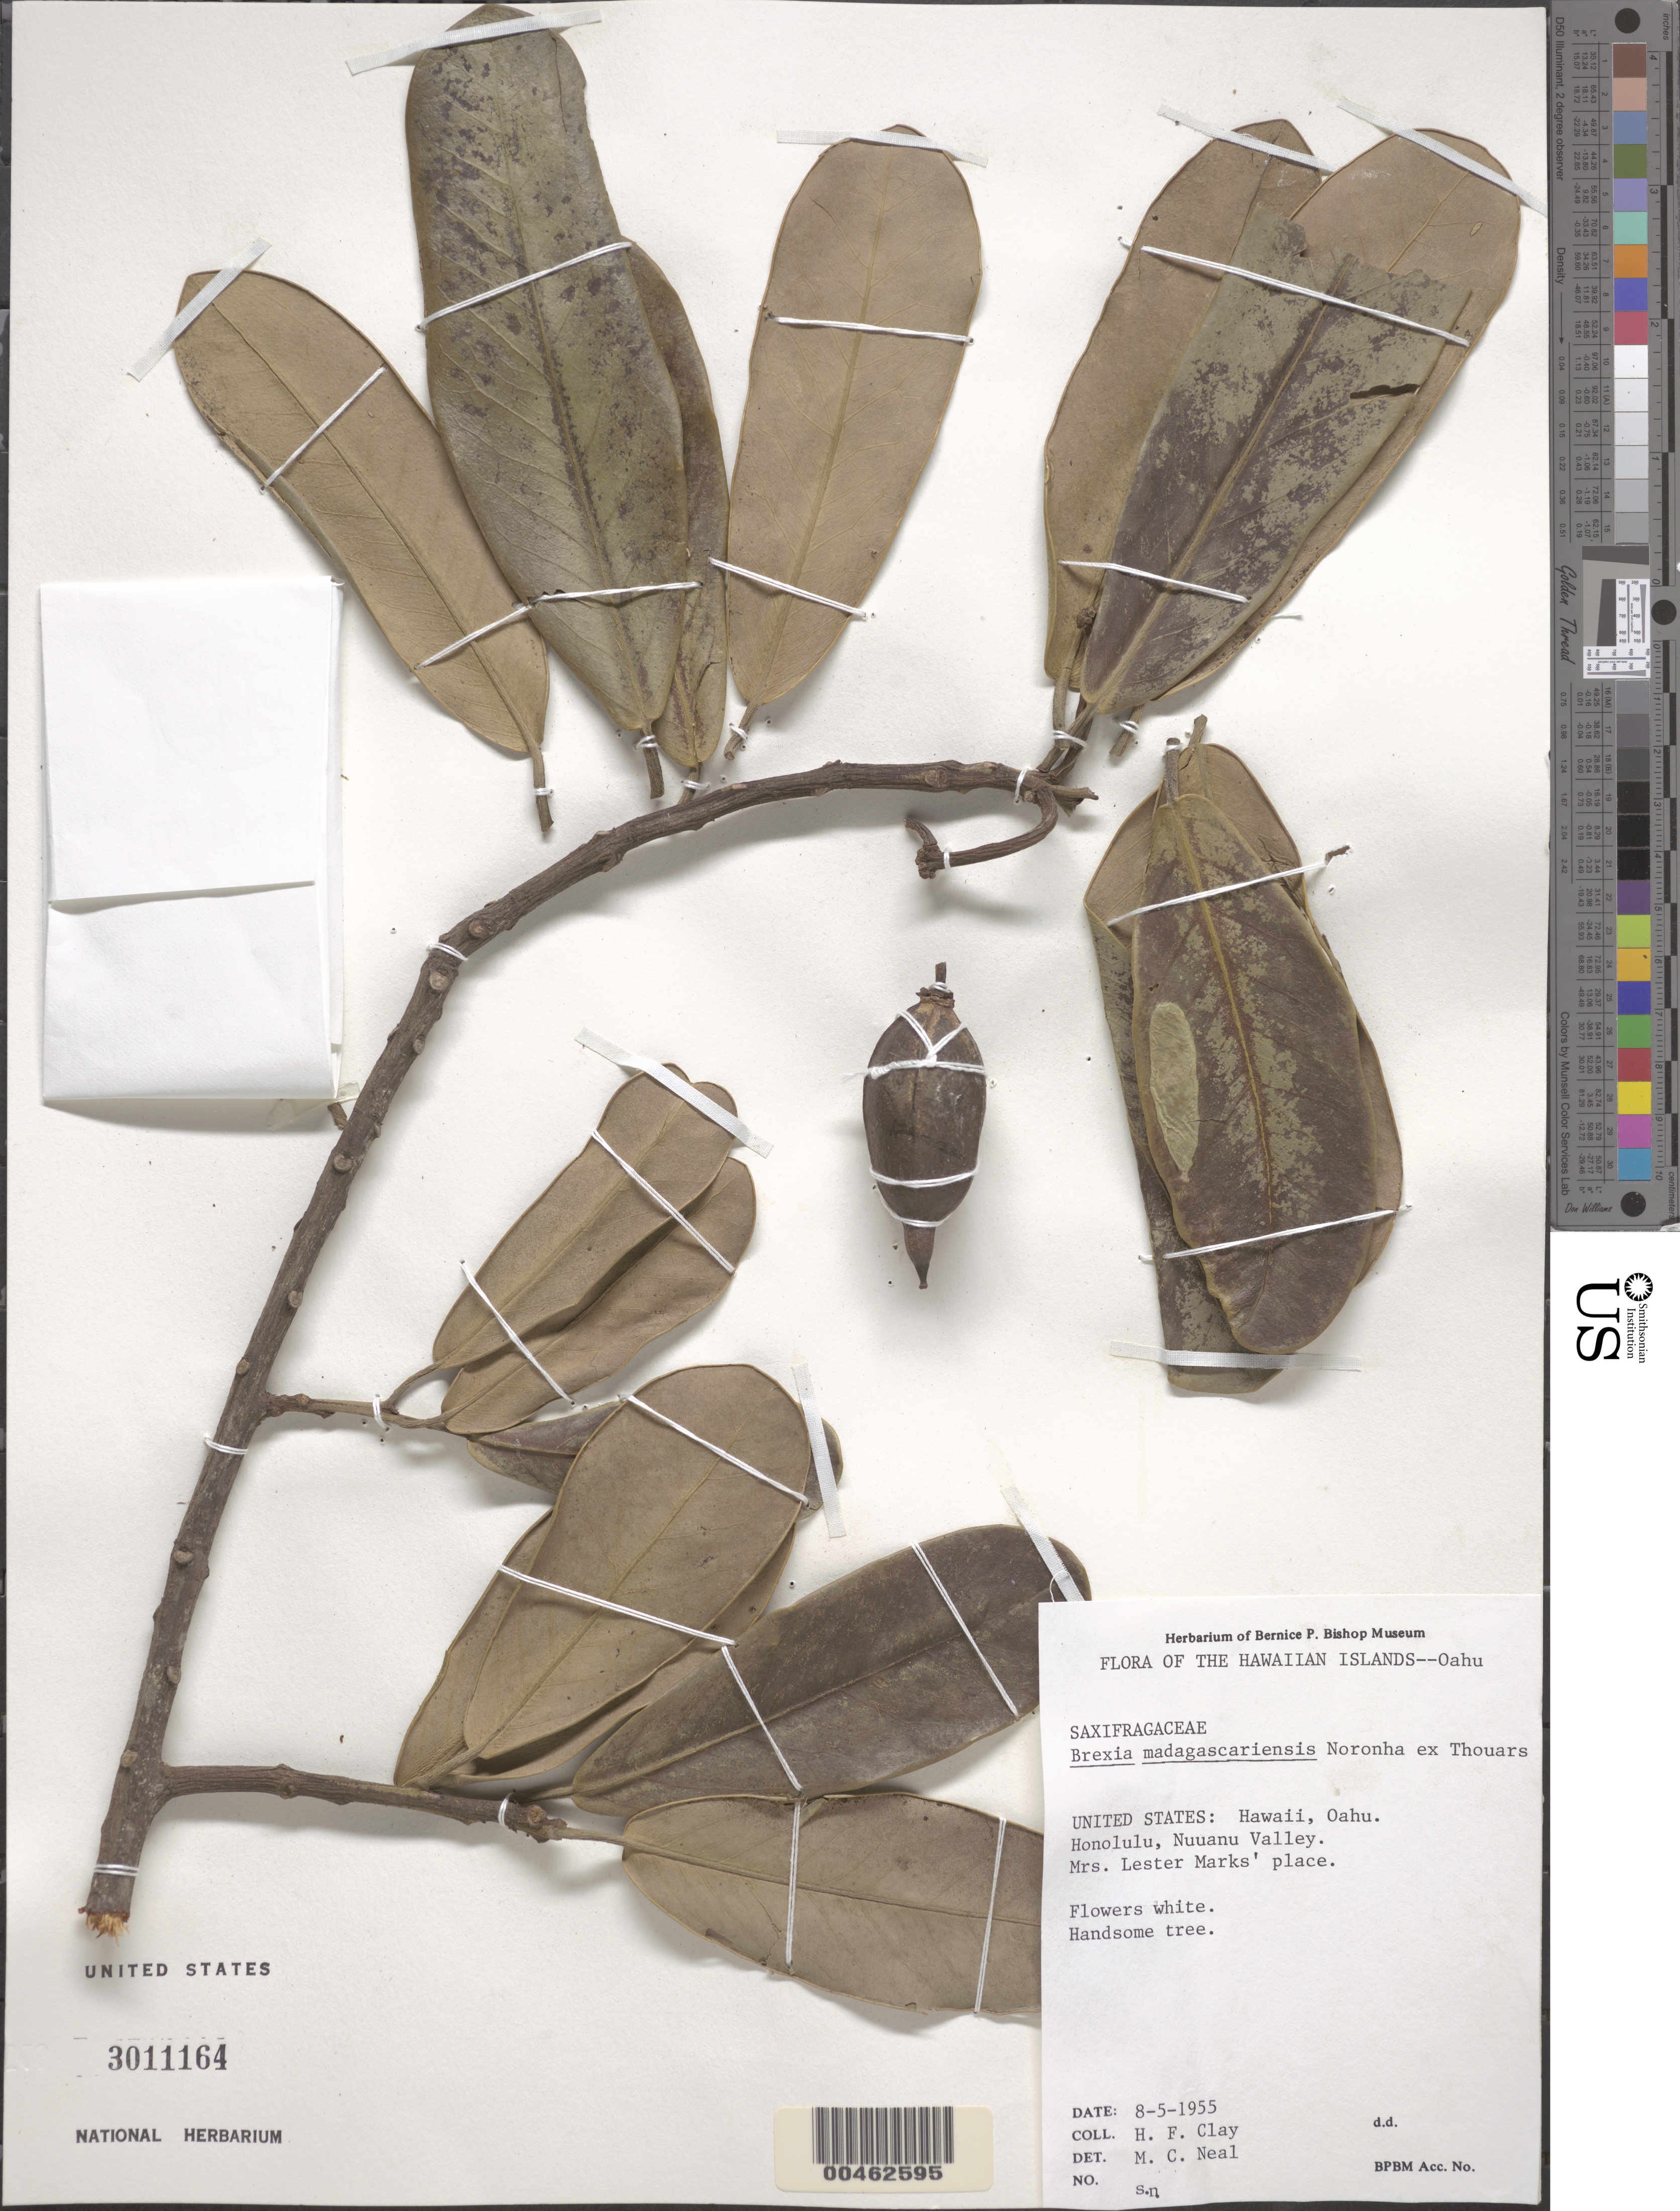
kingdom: Plantae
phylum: Tracheophyta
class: Magnoliopsida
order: Celastrales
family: Celastraceae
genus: Brexia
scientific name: Brexia madagascariensis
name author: (Lam.) Ker Gawl.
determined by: Ning, W. S.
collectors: H. Clay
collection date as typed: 5 Aug 1955 or 8 May 1955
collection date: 1955-05-08 or 1955-08-05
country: United States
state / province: Hawaii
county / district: Honolulu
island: Oahu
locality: Honolulu, Nuuanu Valley. Mrs. Lester Marks' place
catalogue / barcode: US 3011164